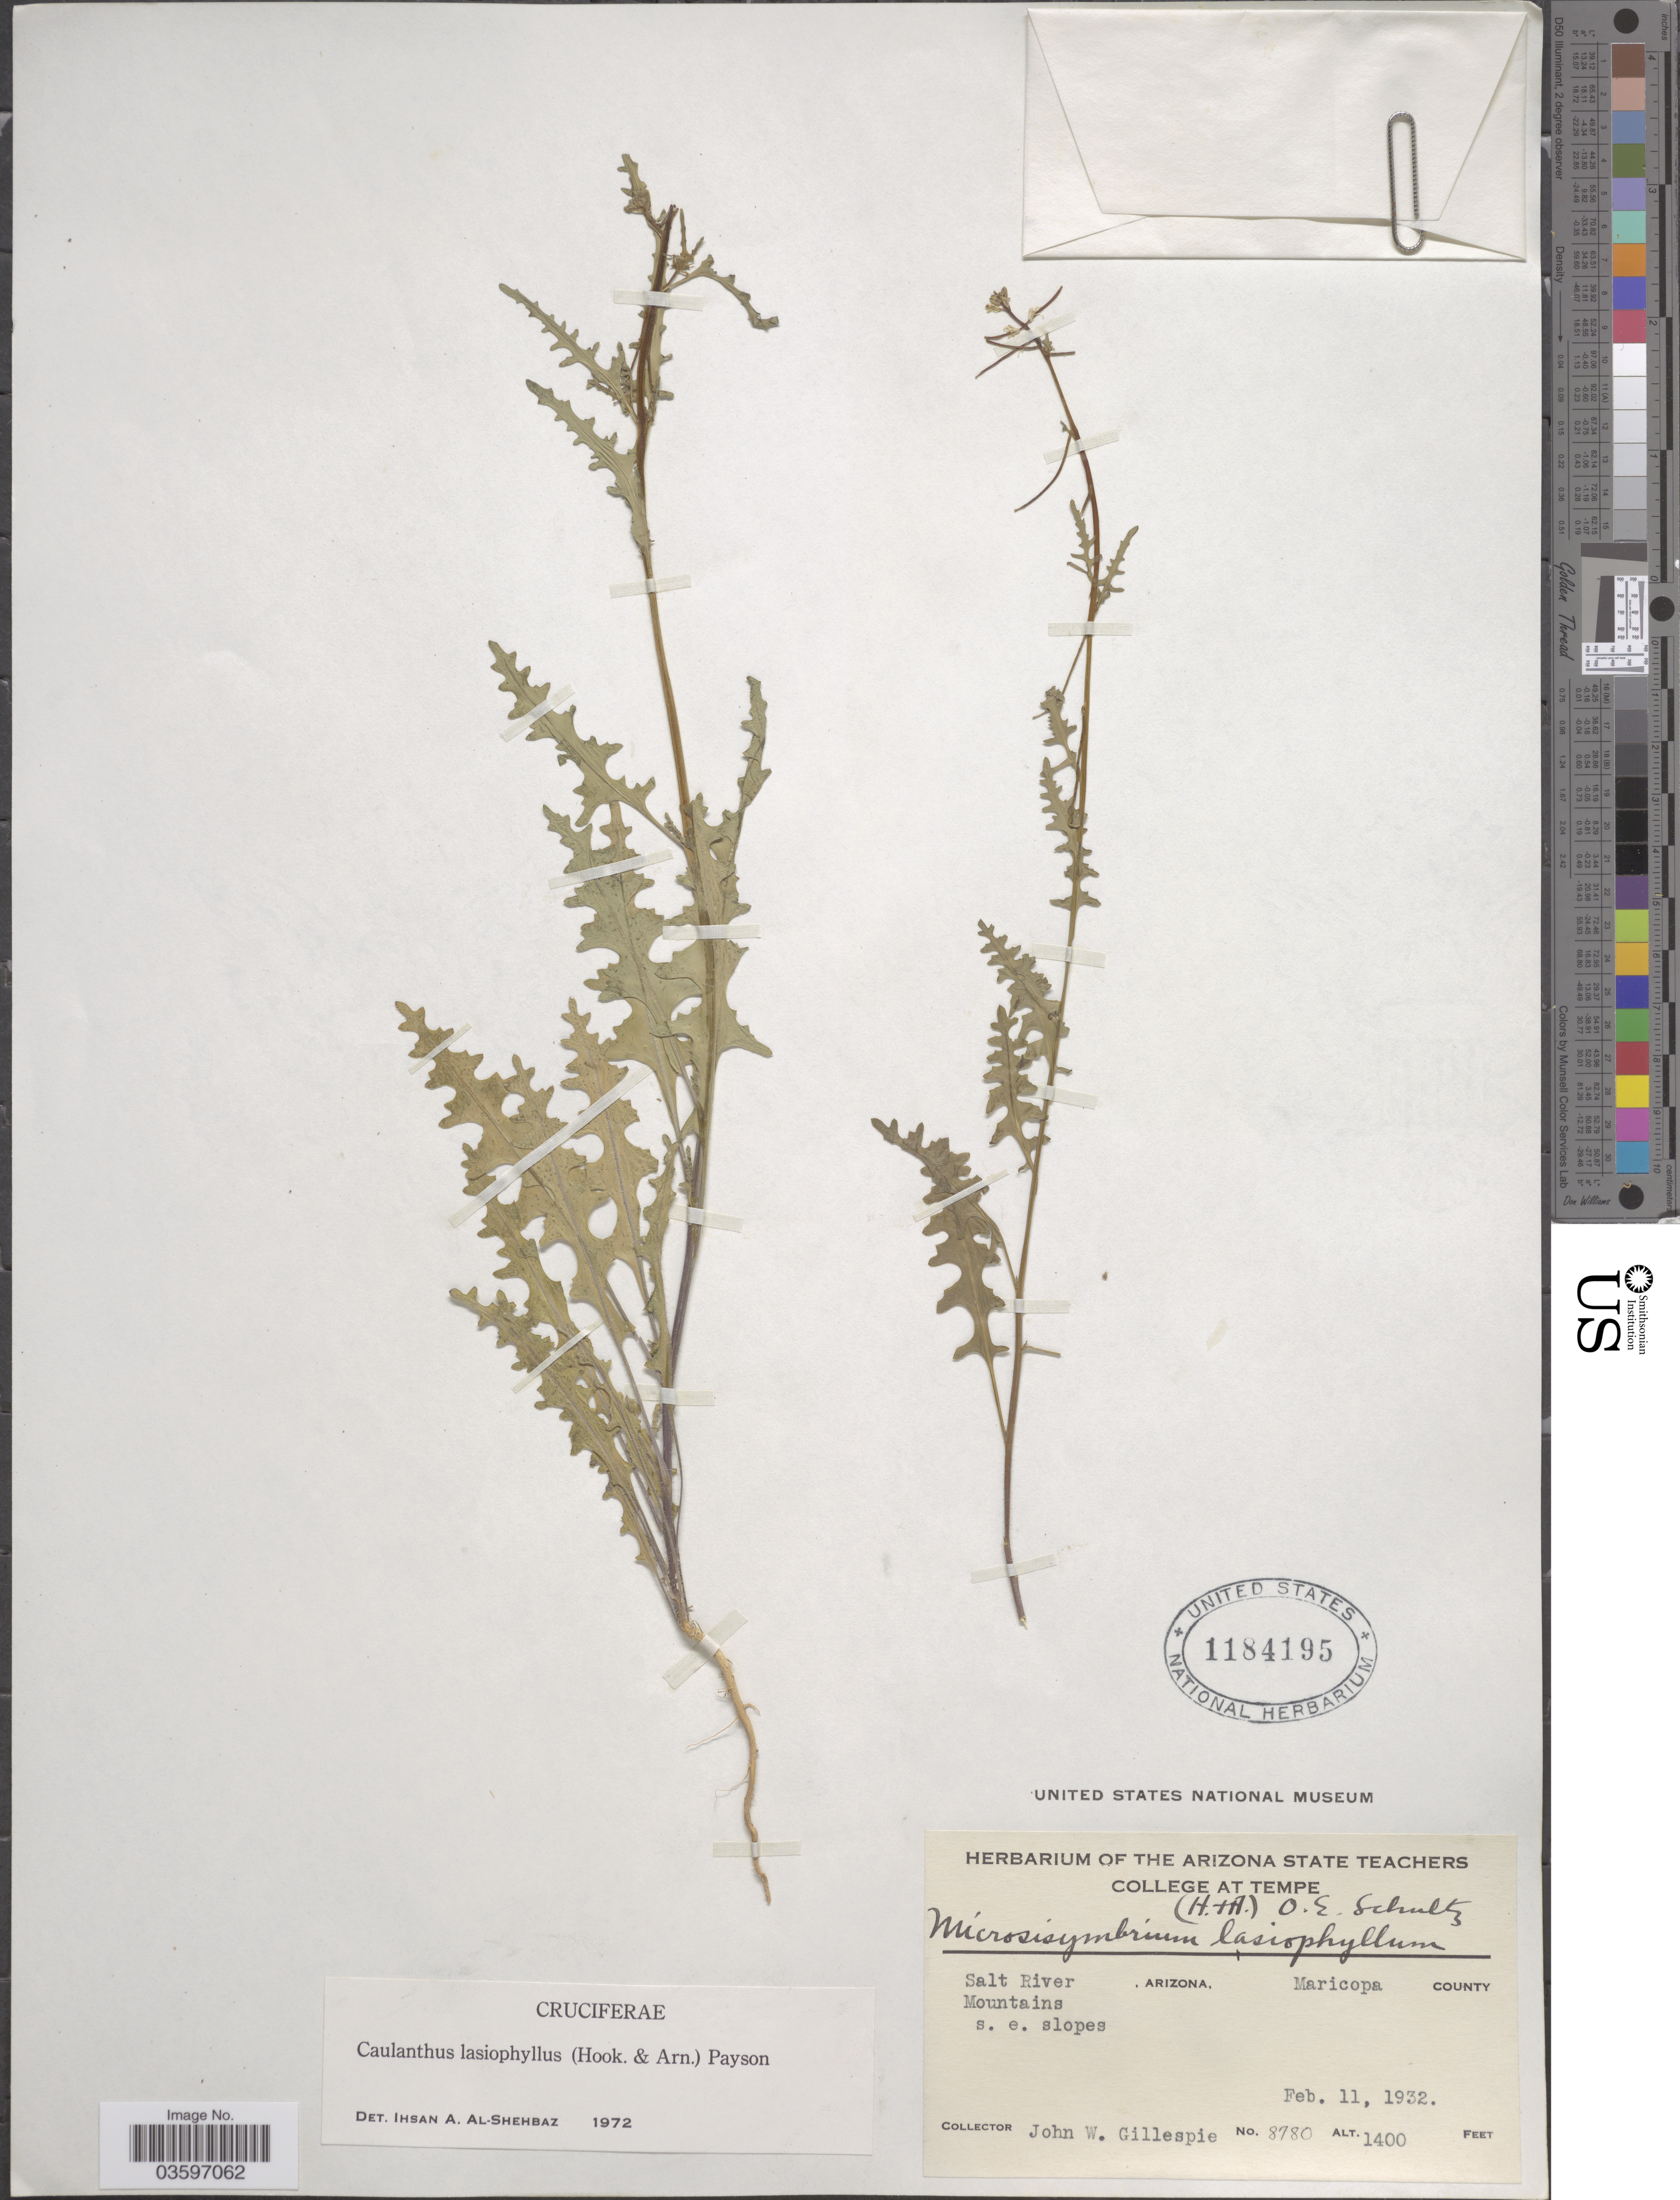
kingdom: Plantae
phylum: Tracheophyta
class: Magnoliopsida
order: Brassicales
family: Brassicaceae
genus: Caulanthus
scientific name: Caulanthus lasiophyllus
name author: (Hook. & Arn.) Payson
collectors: J. W. Gillespie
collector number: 8780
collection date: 1932-02-11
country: United States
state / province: Arizona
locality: Salt River Mountains, Maricopa County, s.e. slopes.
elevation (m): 427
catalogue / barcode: US 1184195